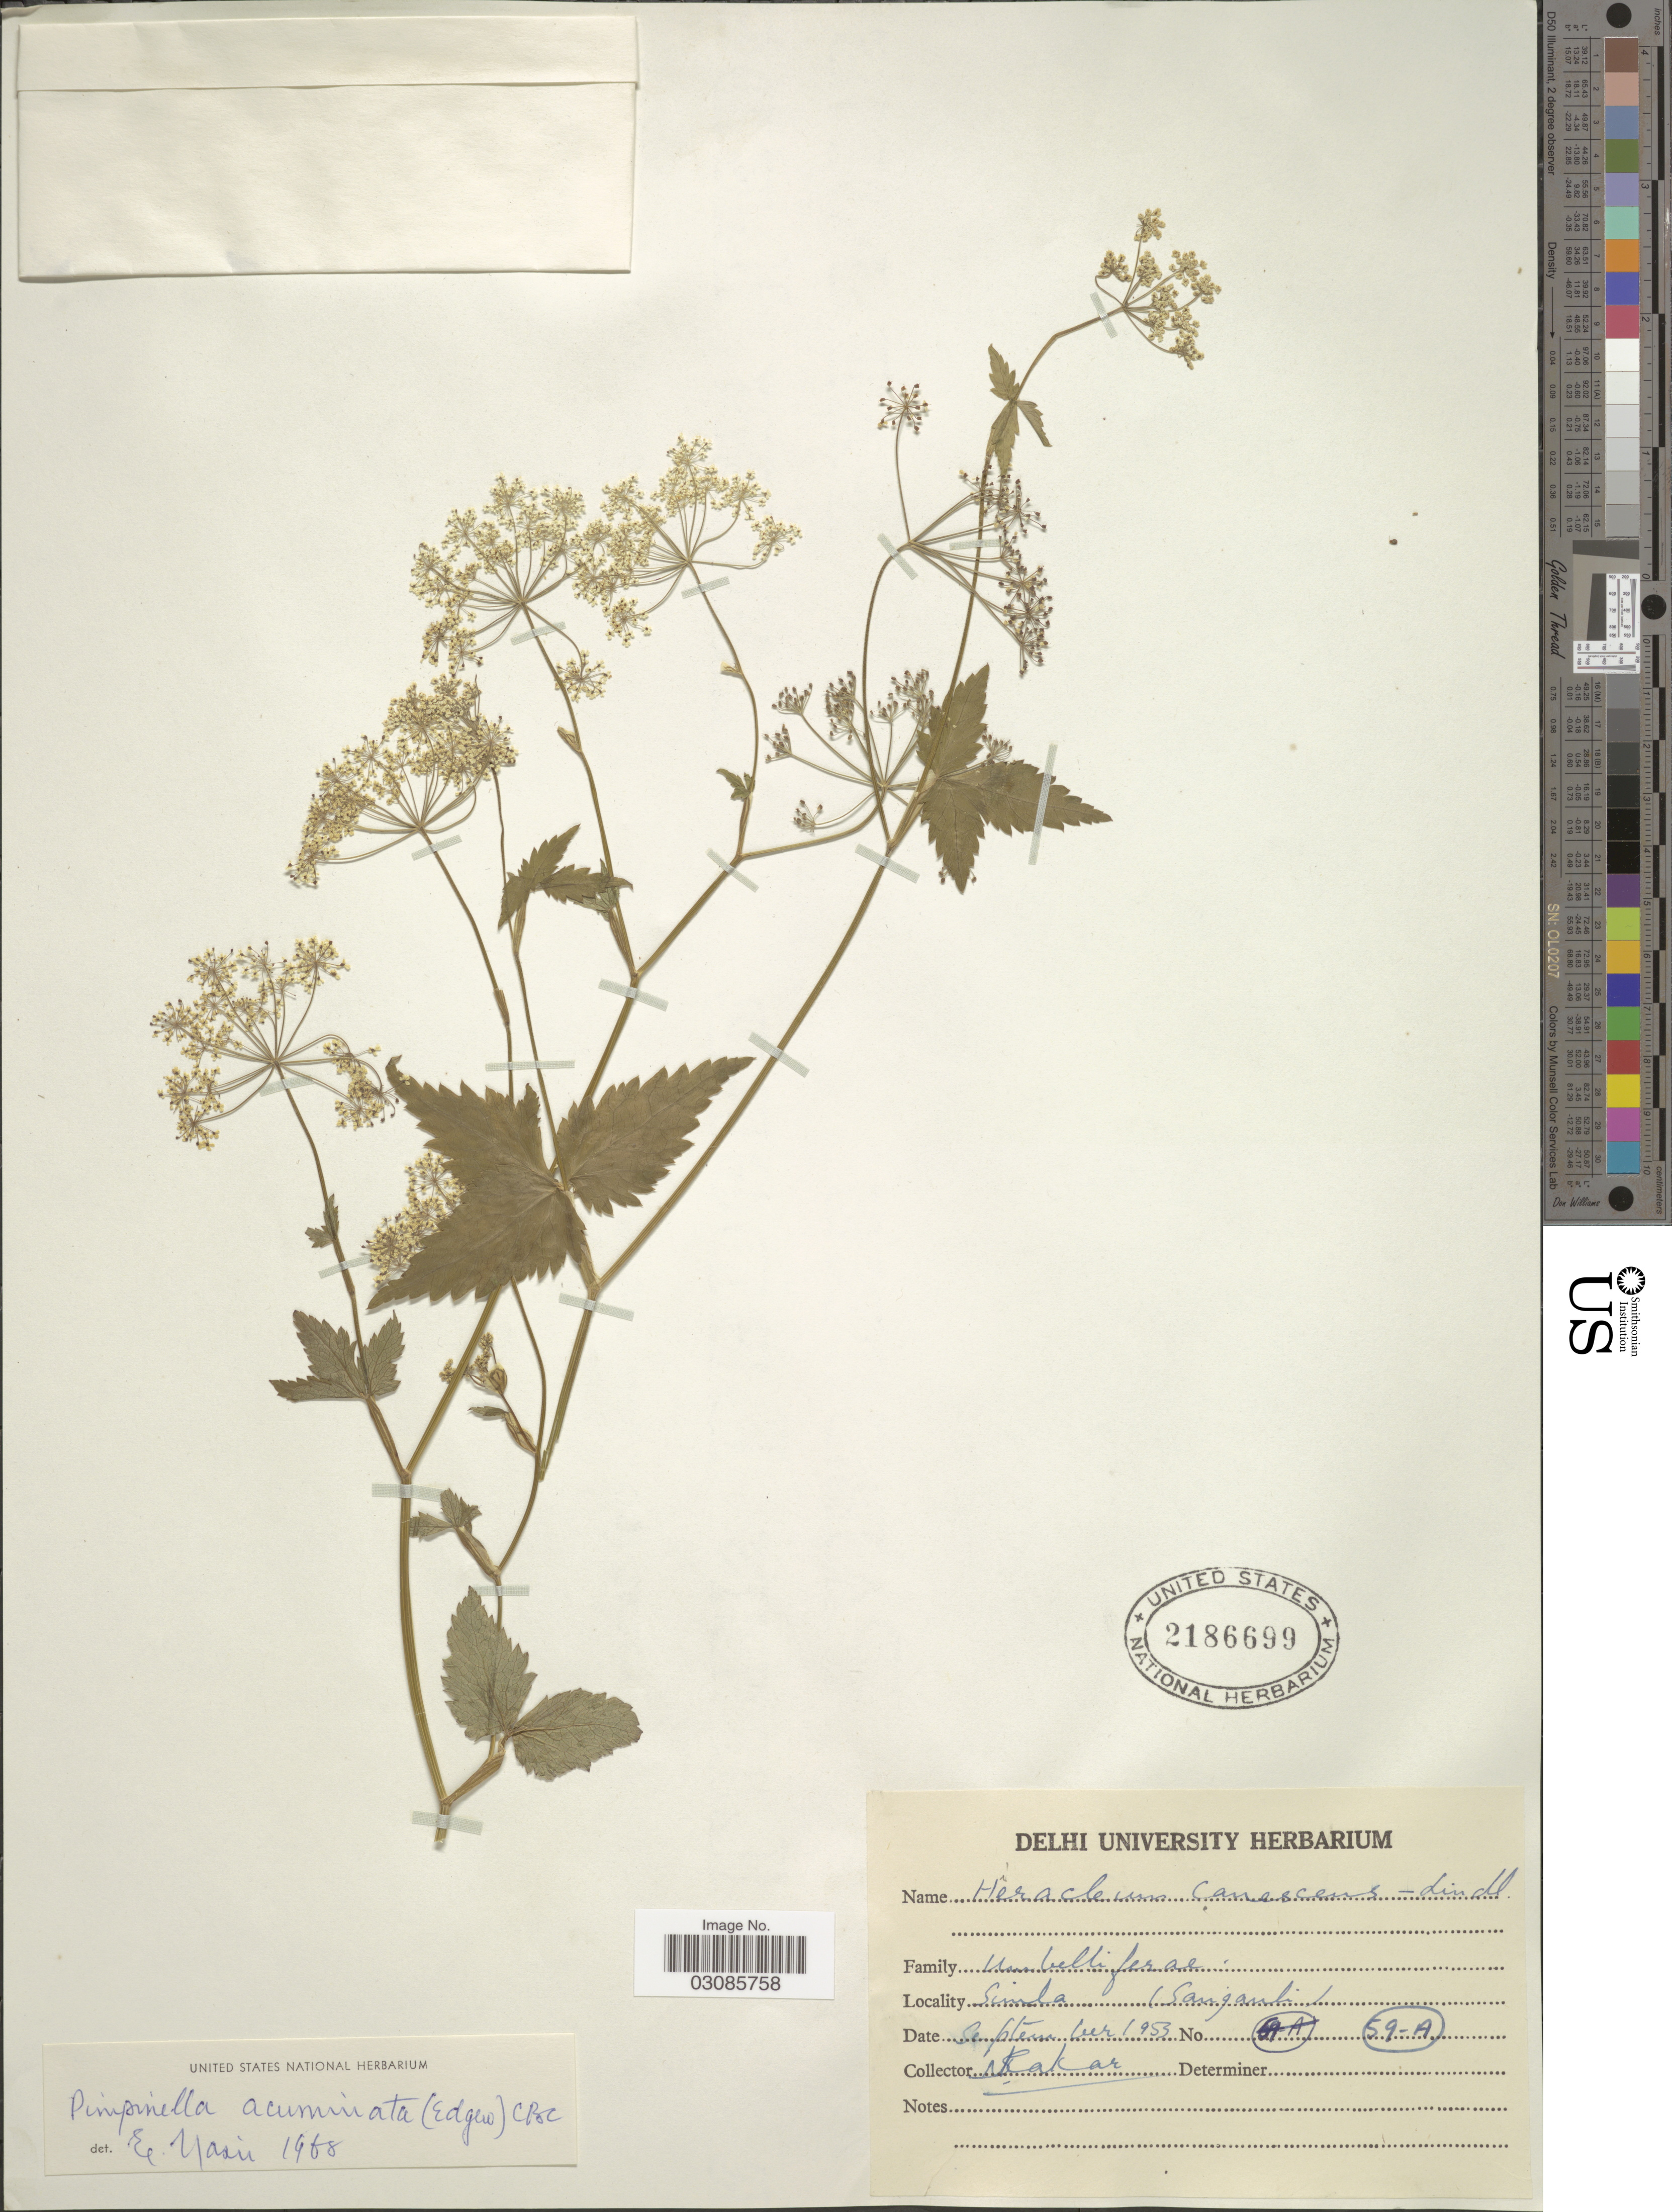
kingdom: Plantae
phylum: Tracheophyta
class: Magnoliopsida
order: Apiales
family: Apiaceae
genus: Pimpinella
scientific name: Pimpinella acuminata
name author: (Edgew.) C.B. Clarke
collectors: N. Rakar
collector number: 59-A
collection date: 1953-09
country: India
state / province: Delhi, Capital Territory of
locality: Simla (Sanjauli).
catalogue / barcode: US 2186699